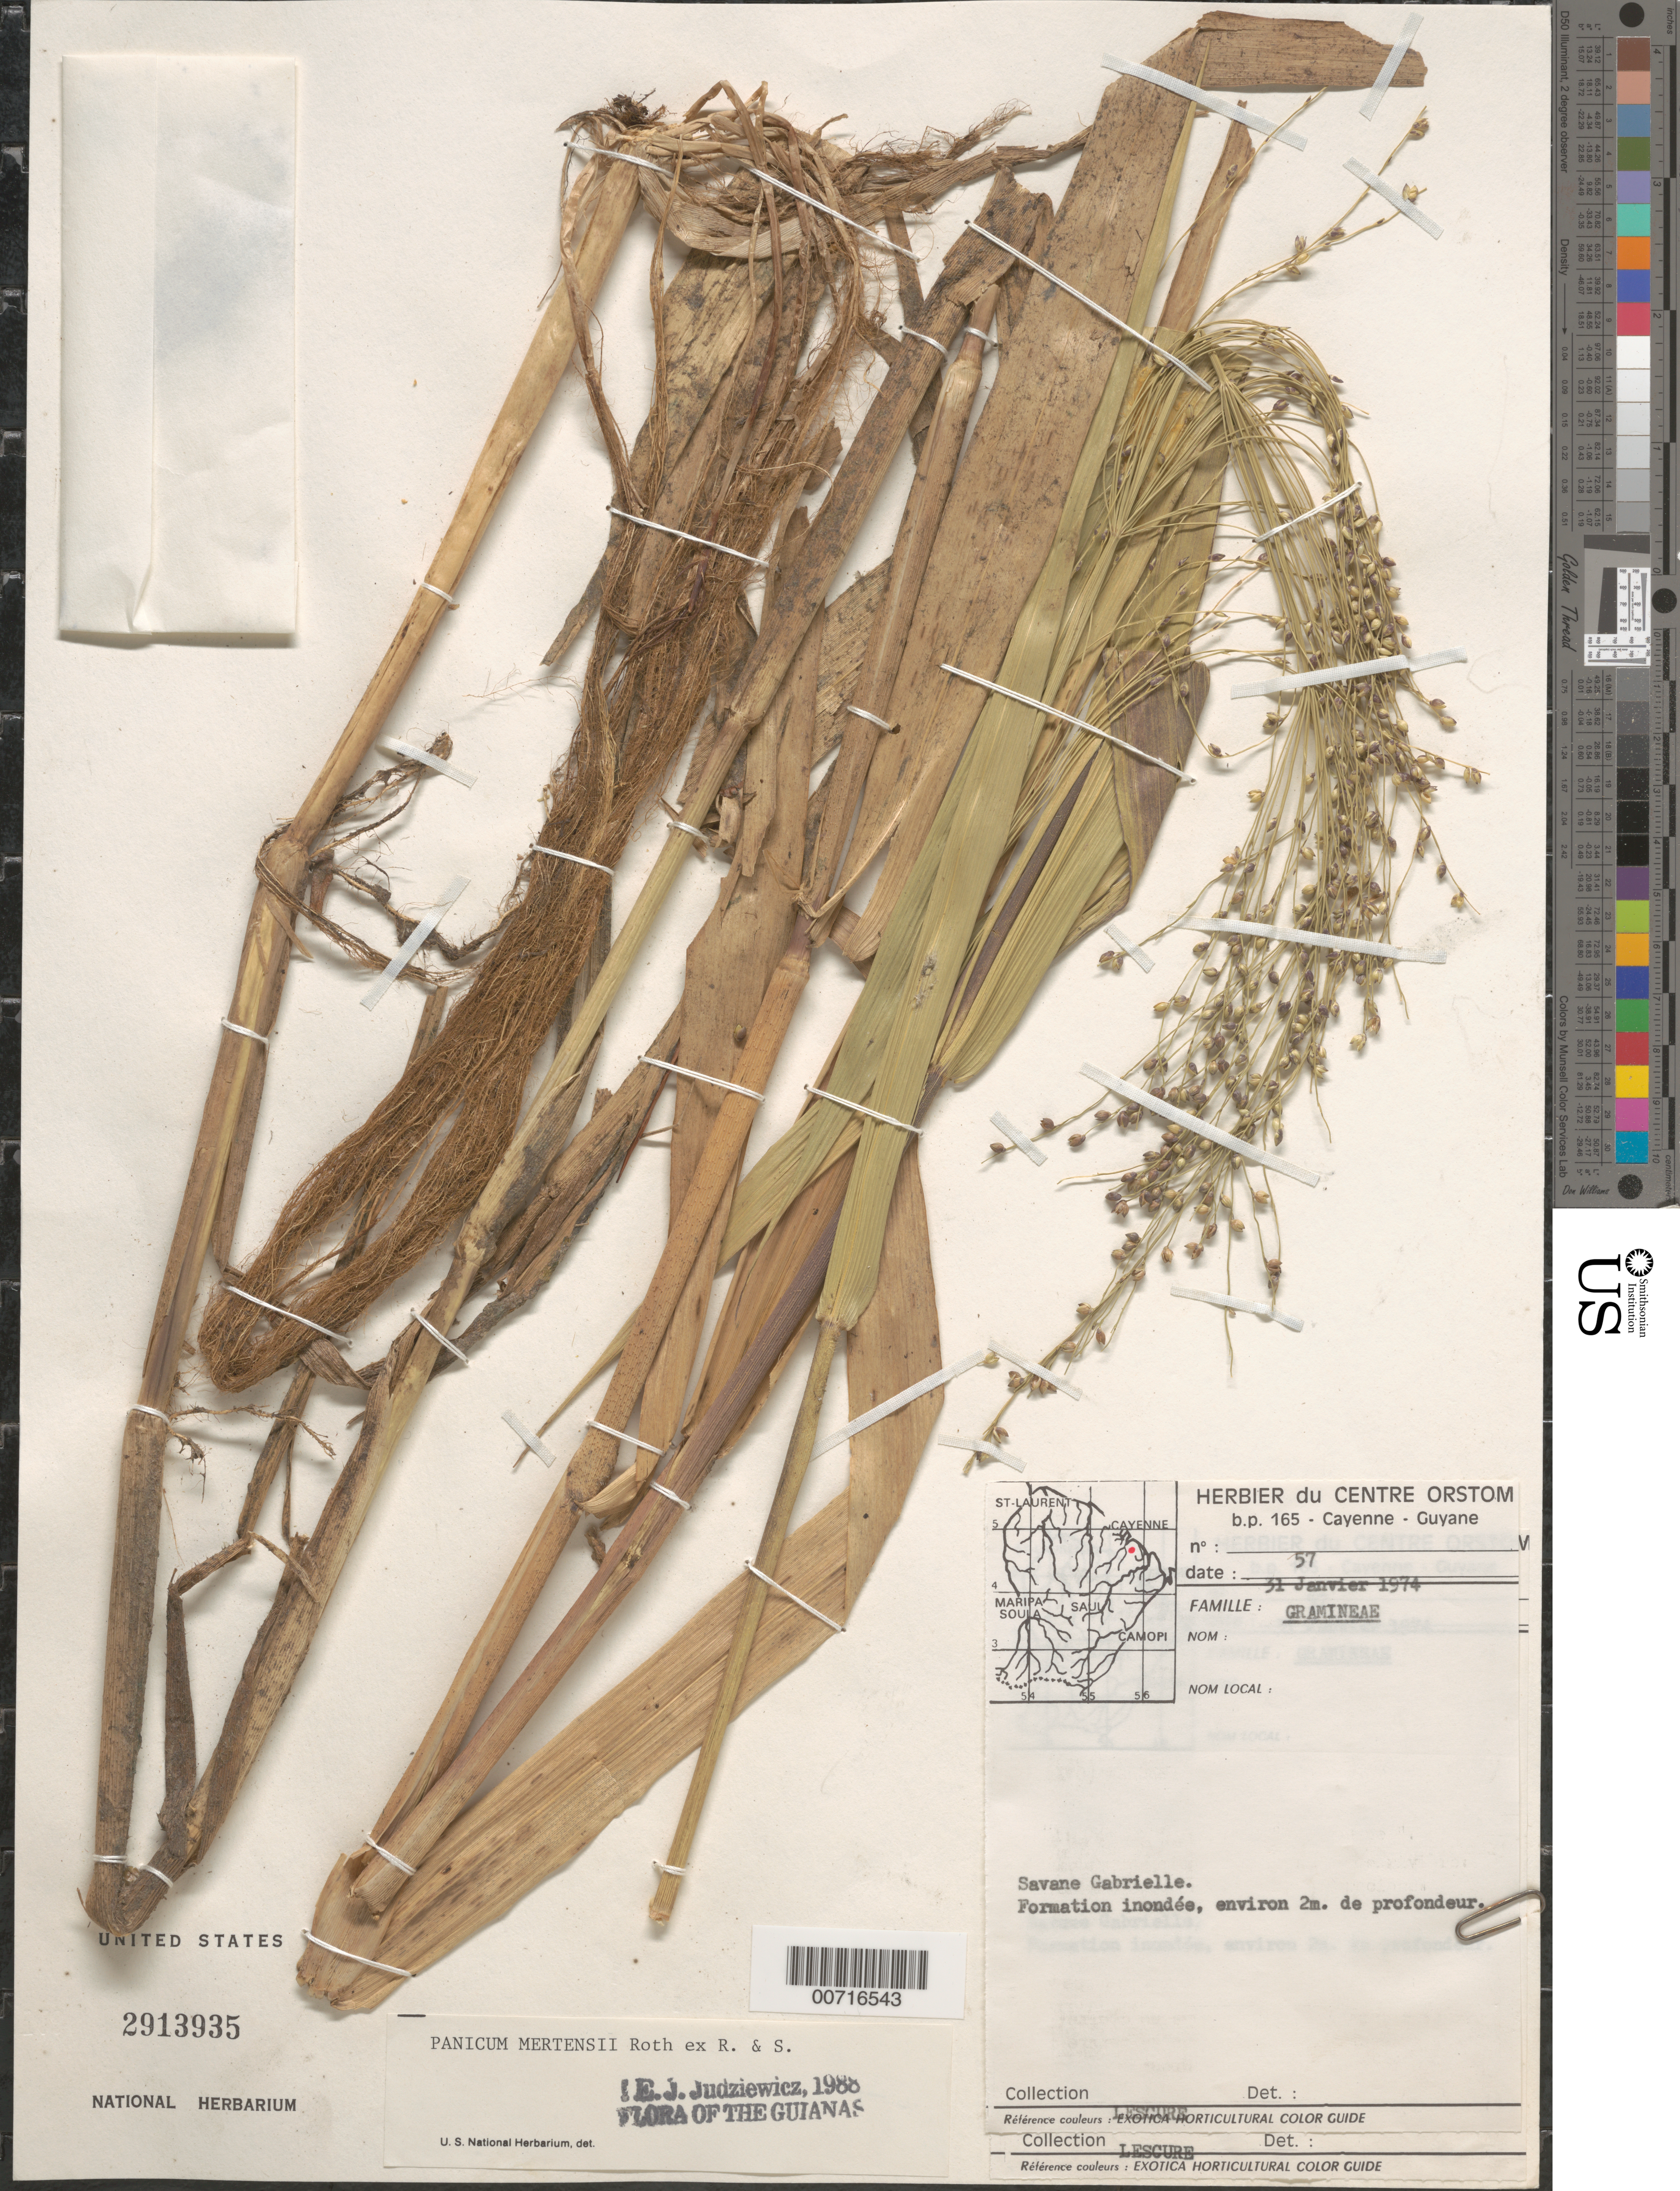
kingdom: Plantae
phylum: Tracheophyta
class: Liliopsida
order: Poales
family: Poaceae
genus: Stephostachys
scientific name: Stephostachys mertensii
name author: (Roth) Zuloaga & Marrone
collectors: J.-P. Lescure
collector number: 57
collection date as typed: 31-Jan-74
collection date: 1974-01-31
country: French Guiana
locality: Savane Gabrielle, Cayenne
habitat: Inundated formation, 2 m. from border with woods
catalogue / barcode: US 2913935